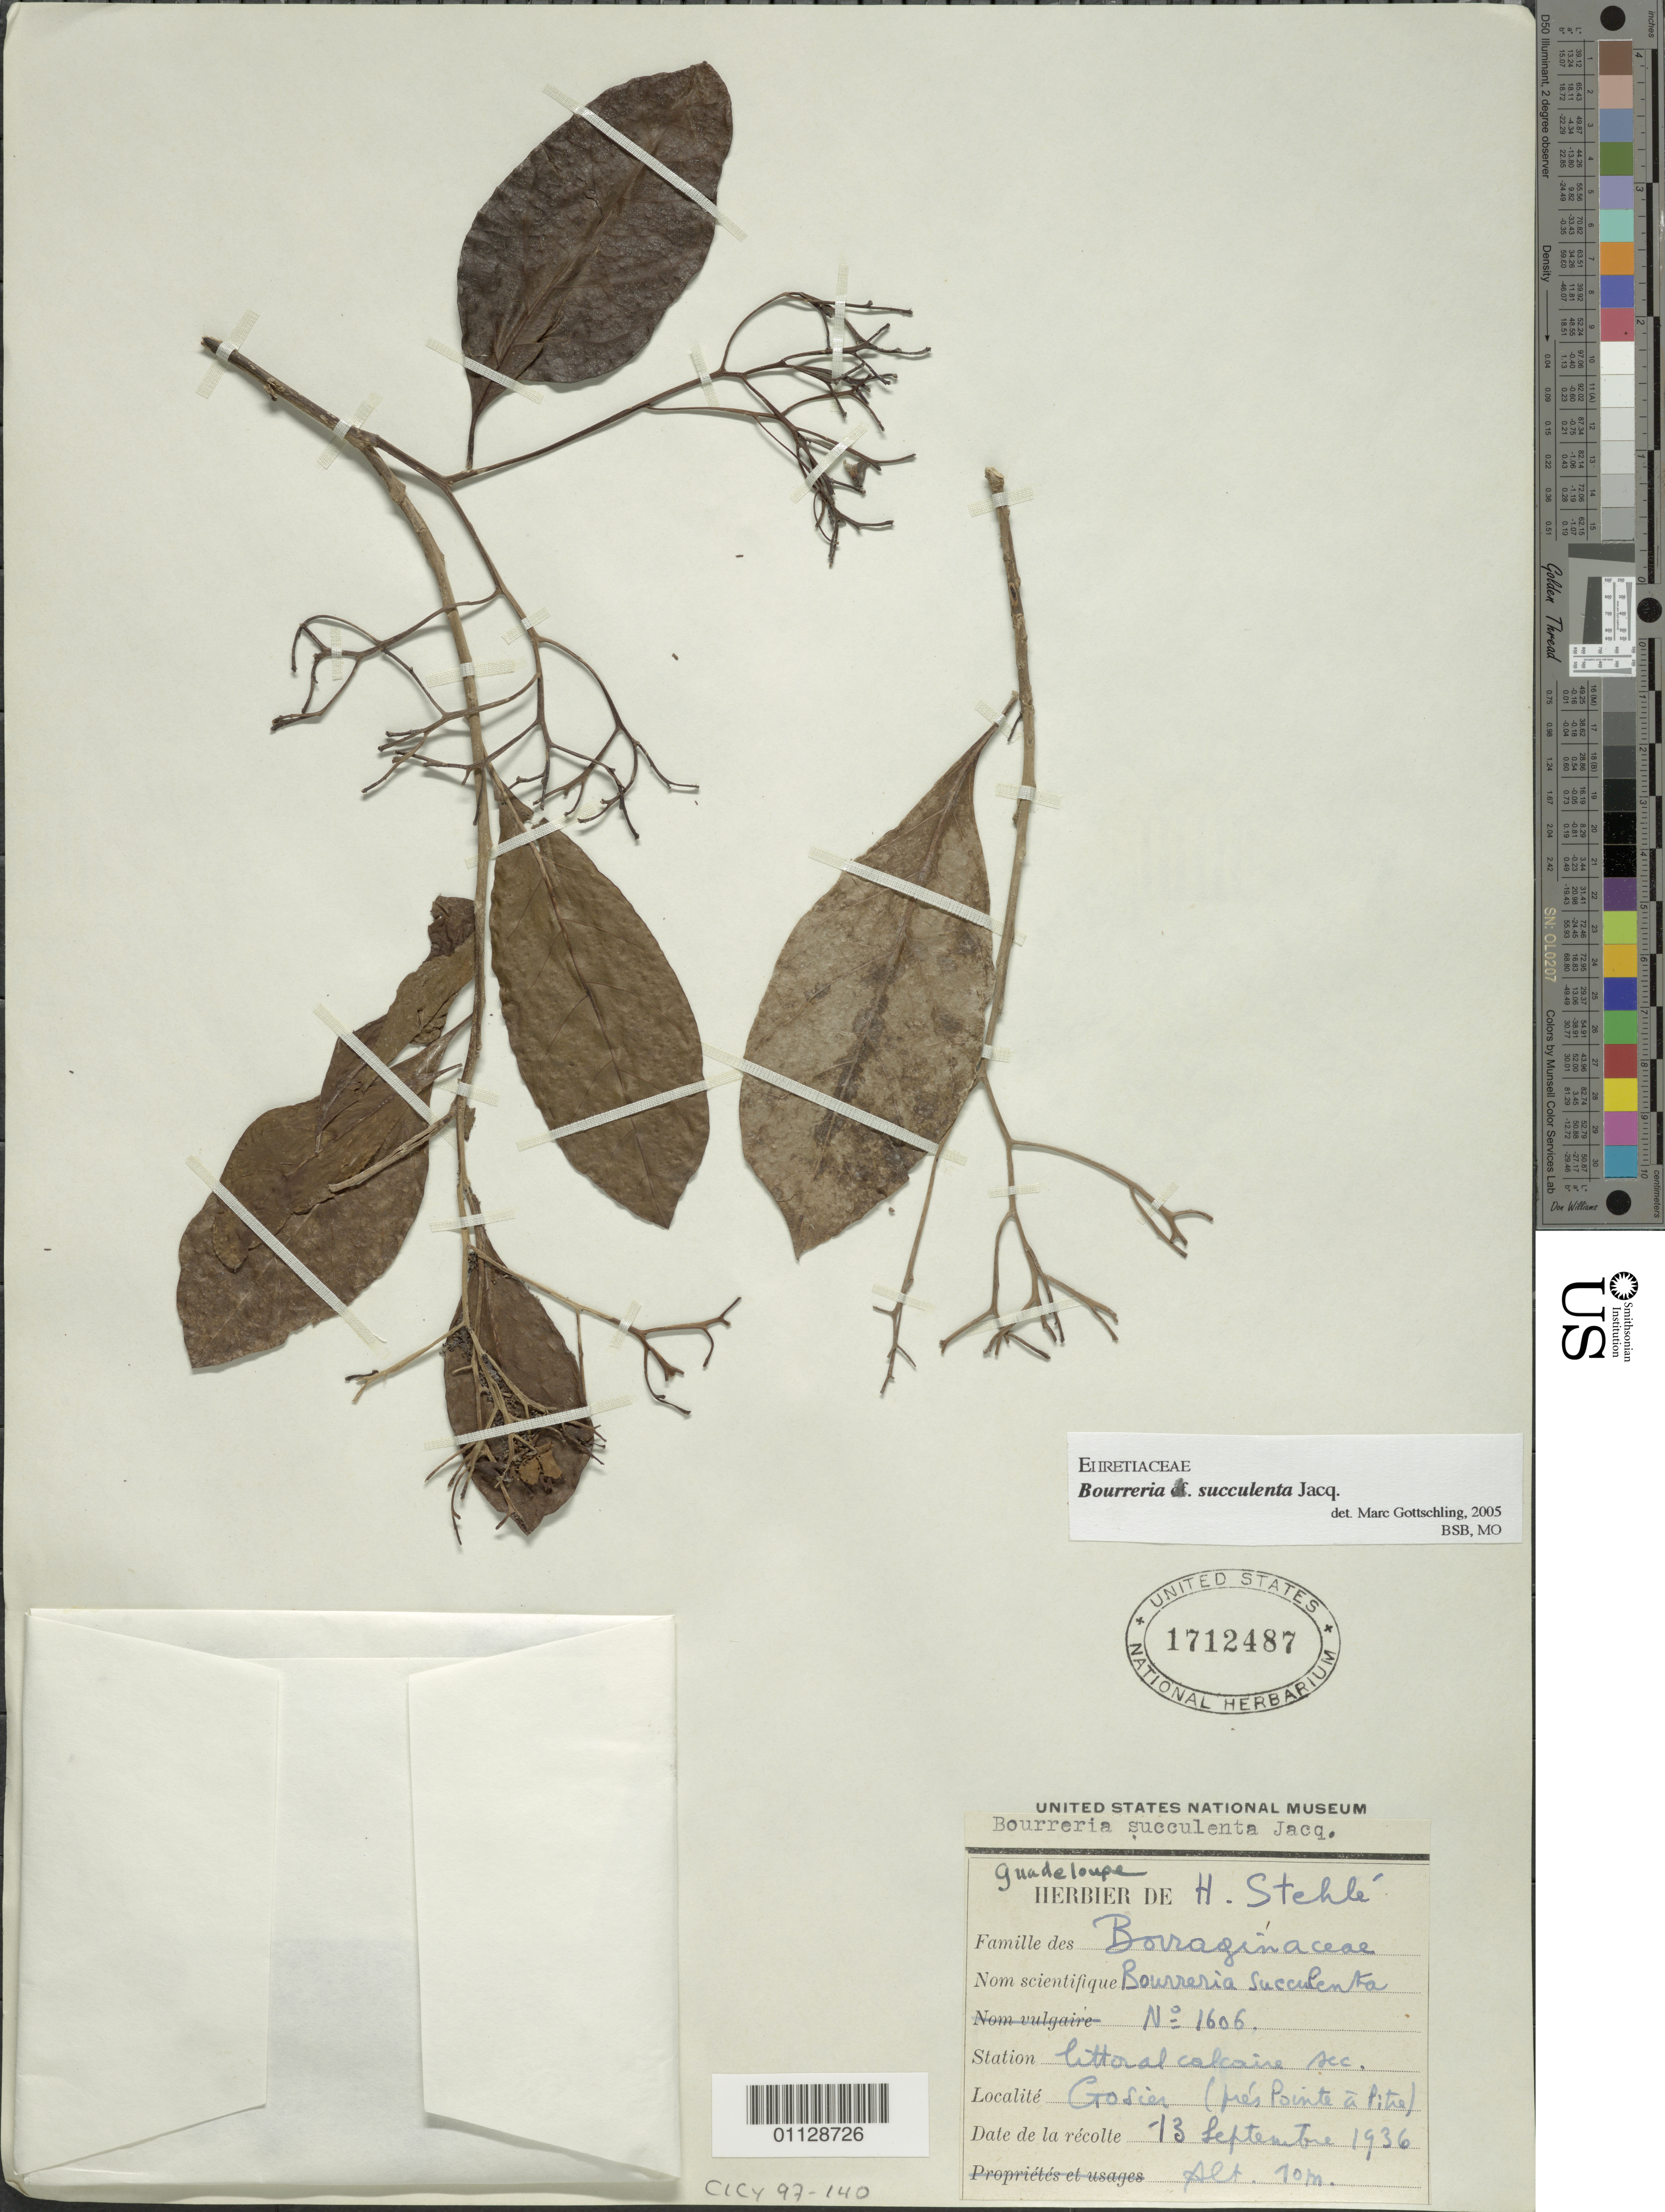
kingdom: Plantae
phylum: Tracheophyta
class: Magnoliopsida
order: Boraginales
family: Ehretiaceae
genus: Bourreria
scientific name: Bourreria succulenta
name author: Jacq.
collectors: H. Stehlé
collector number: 1606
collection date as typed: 13 Sep 1936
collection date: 1936-09-13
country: Guadeloupe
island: Grande Terre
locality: Gosier (prés Pointe-à-Pitre)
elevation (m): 10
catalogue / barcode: US 1712487